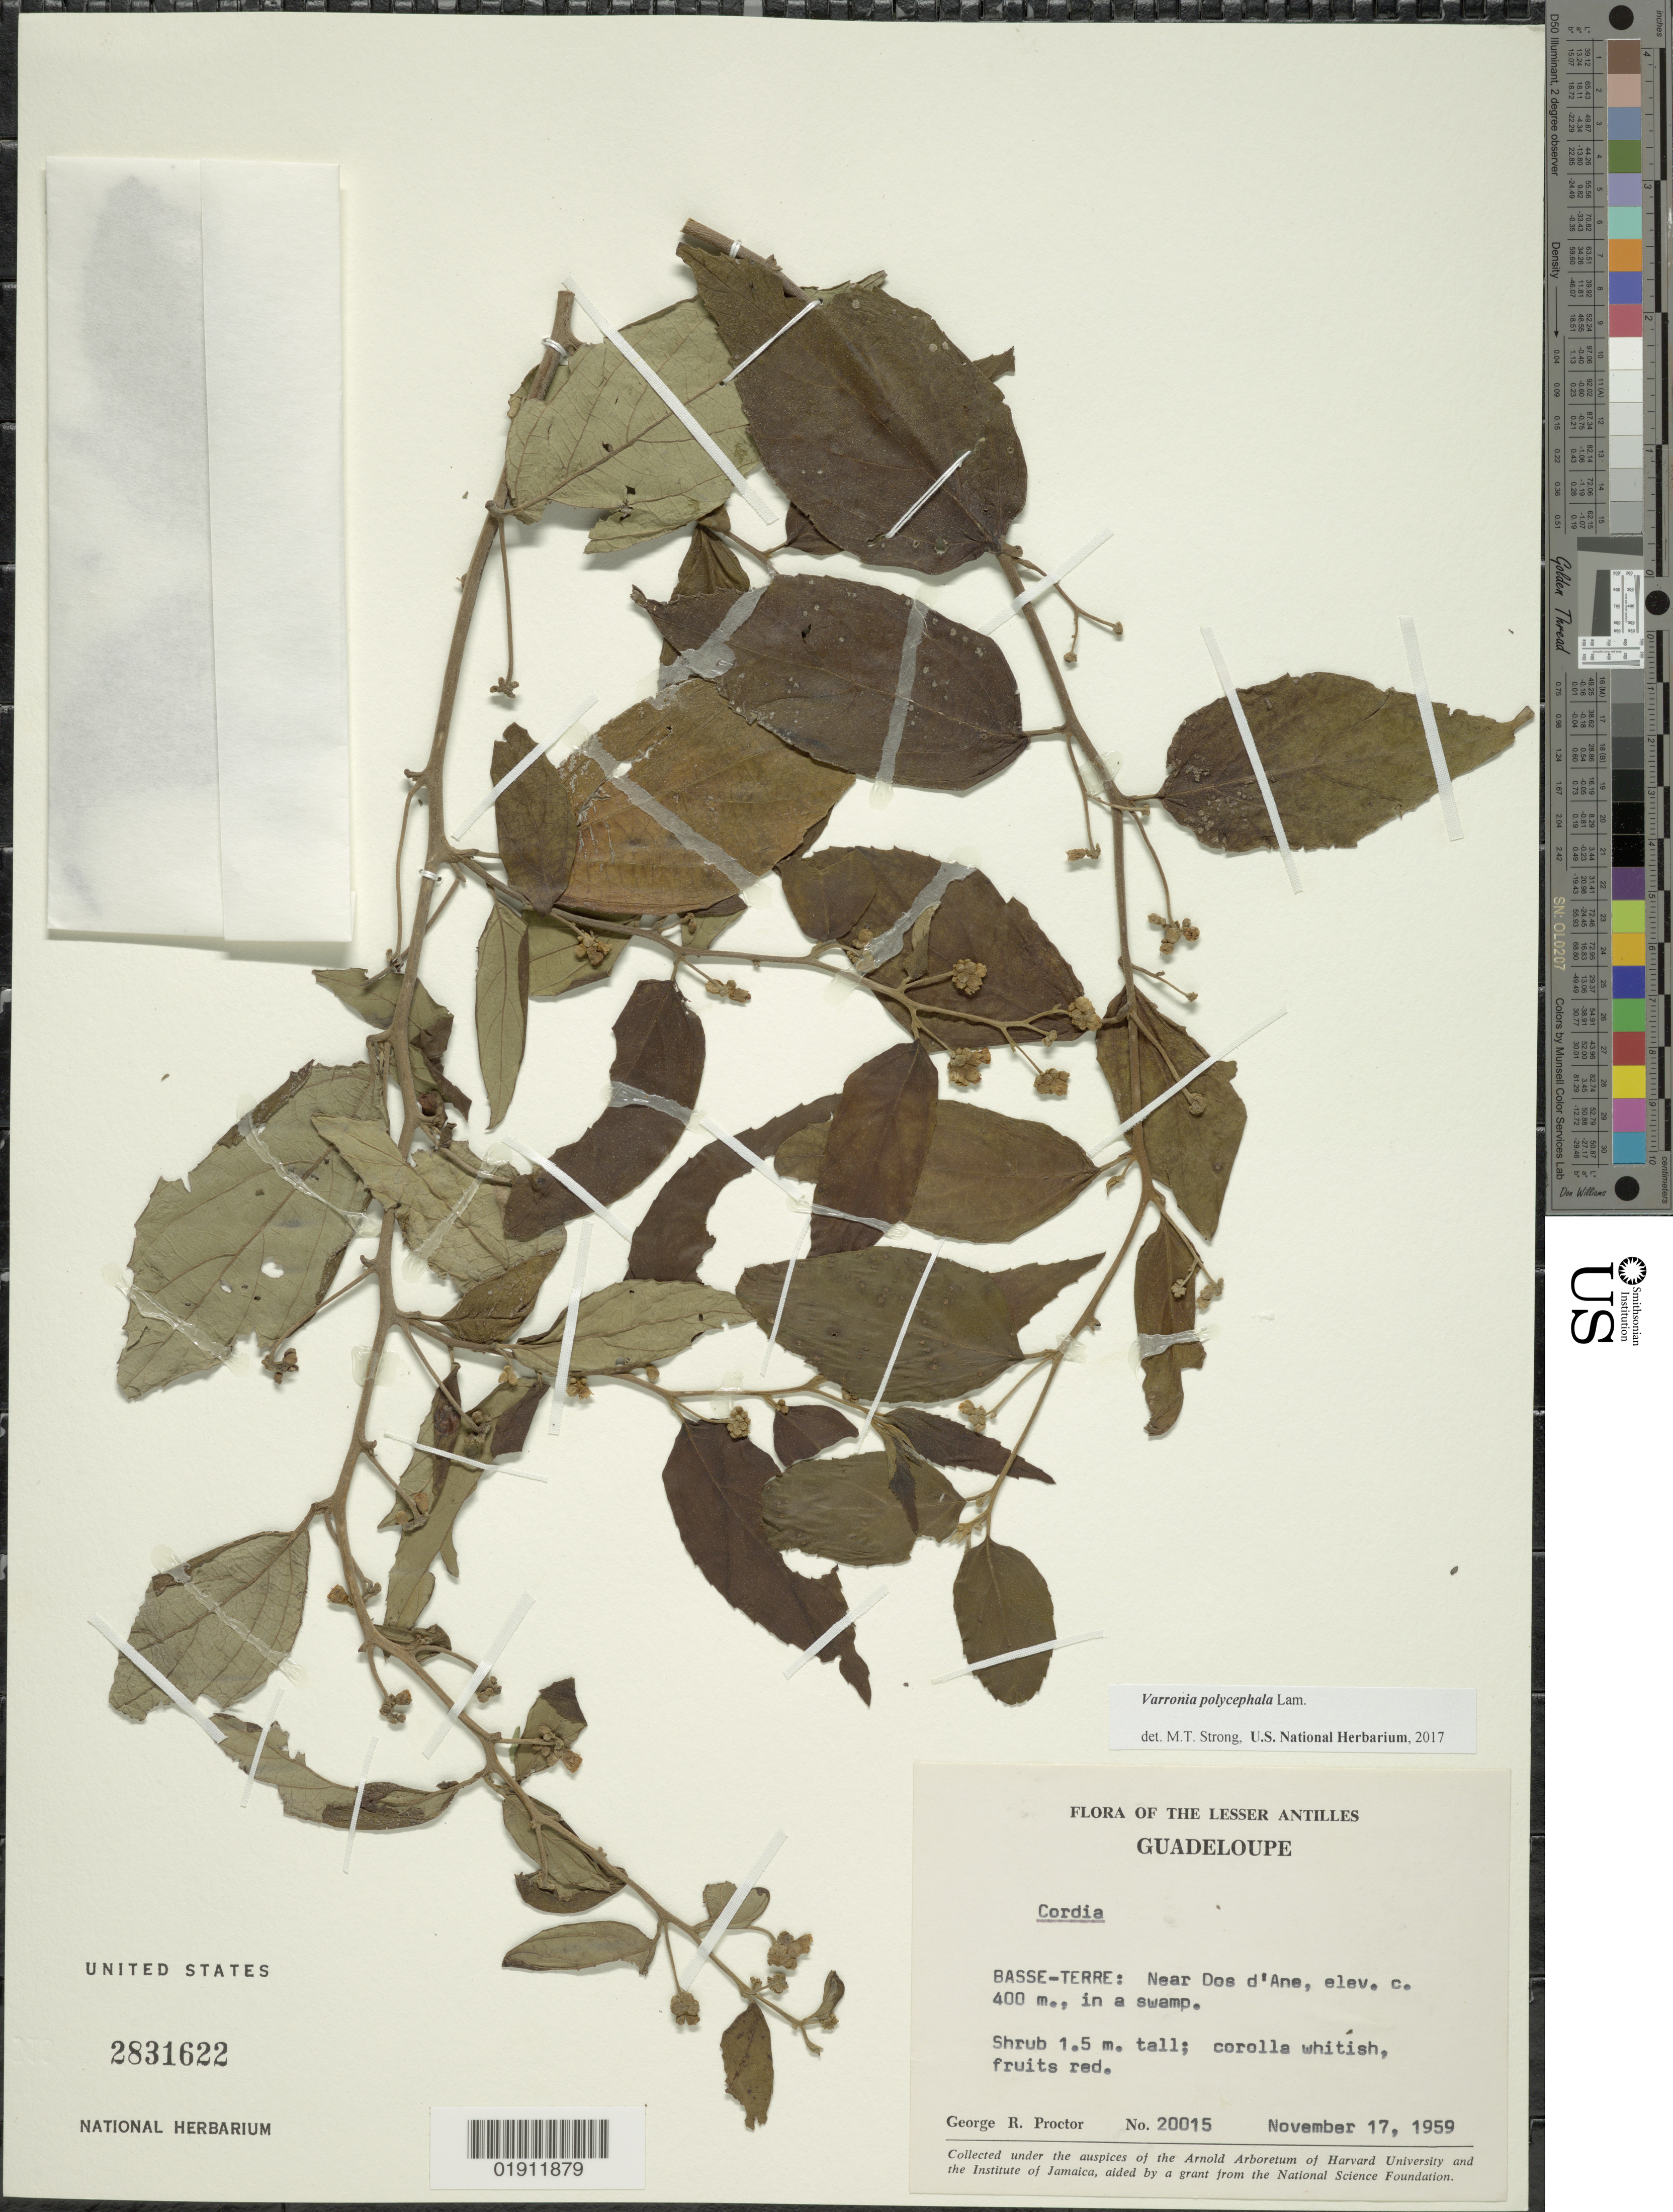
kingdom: Plantae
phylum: Tracheophyta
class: Magnoliopsida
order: Boraginales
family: Cordiaceae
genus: Varronia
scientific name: Varronia polycephala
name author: Lam.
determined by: Strong, M. T., (US), Smithsonian Institution - National Museum of Natural History (UNITED STATES)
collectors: G. R. Proctor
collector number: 20015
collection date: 1959-11-17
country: Guadeloupe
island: Basse-Terre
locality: near Dos d'Ane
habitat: In a swamp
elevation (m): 400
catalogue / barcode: US 2831622